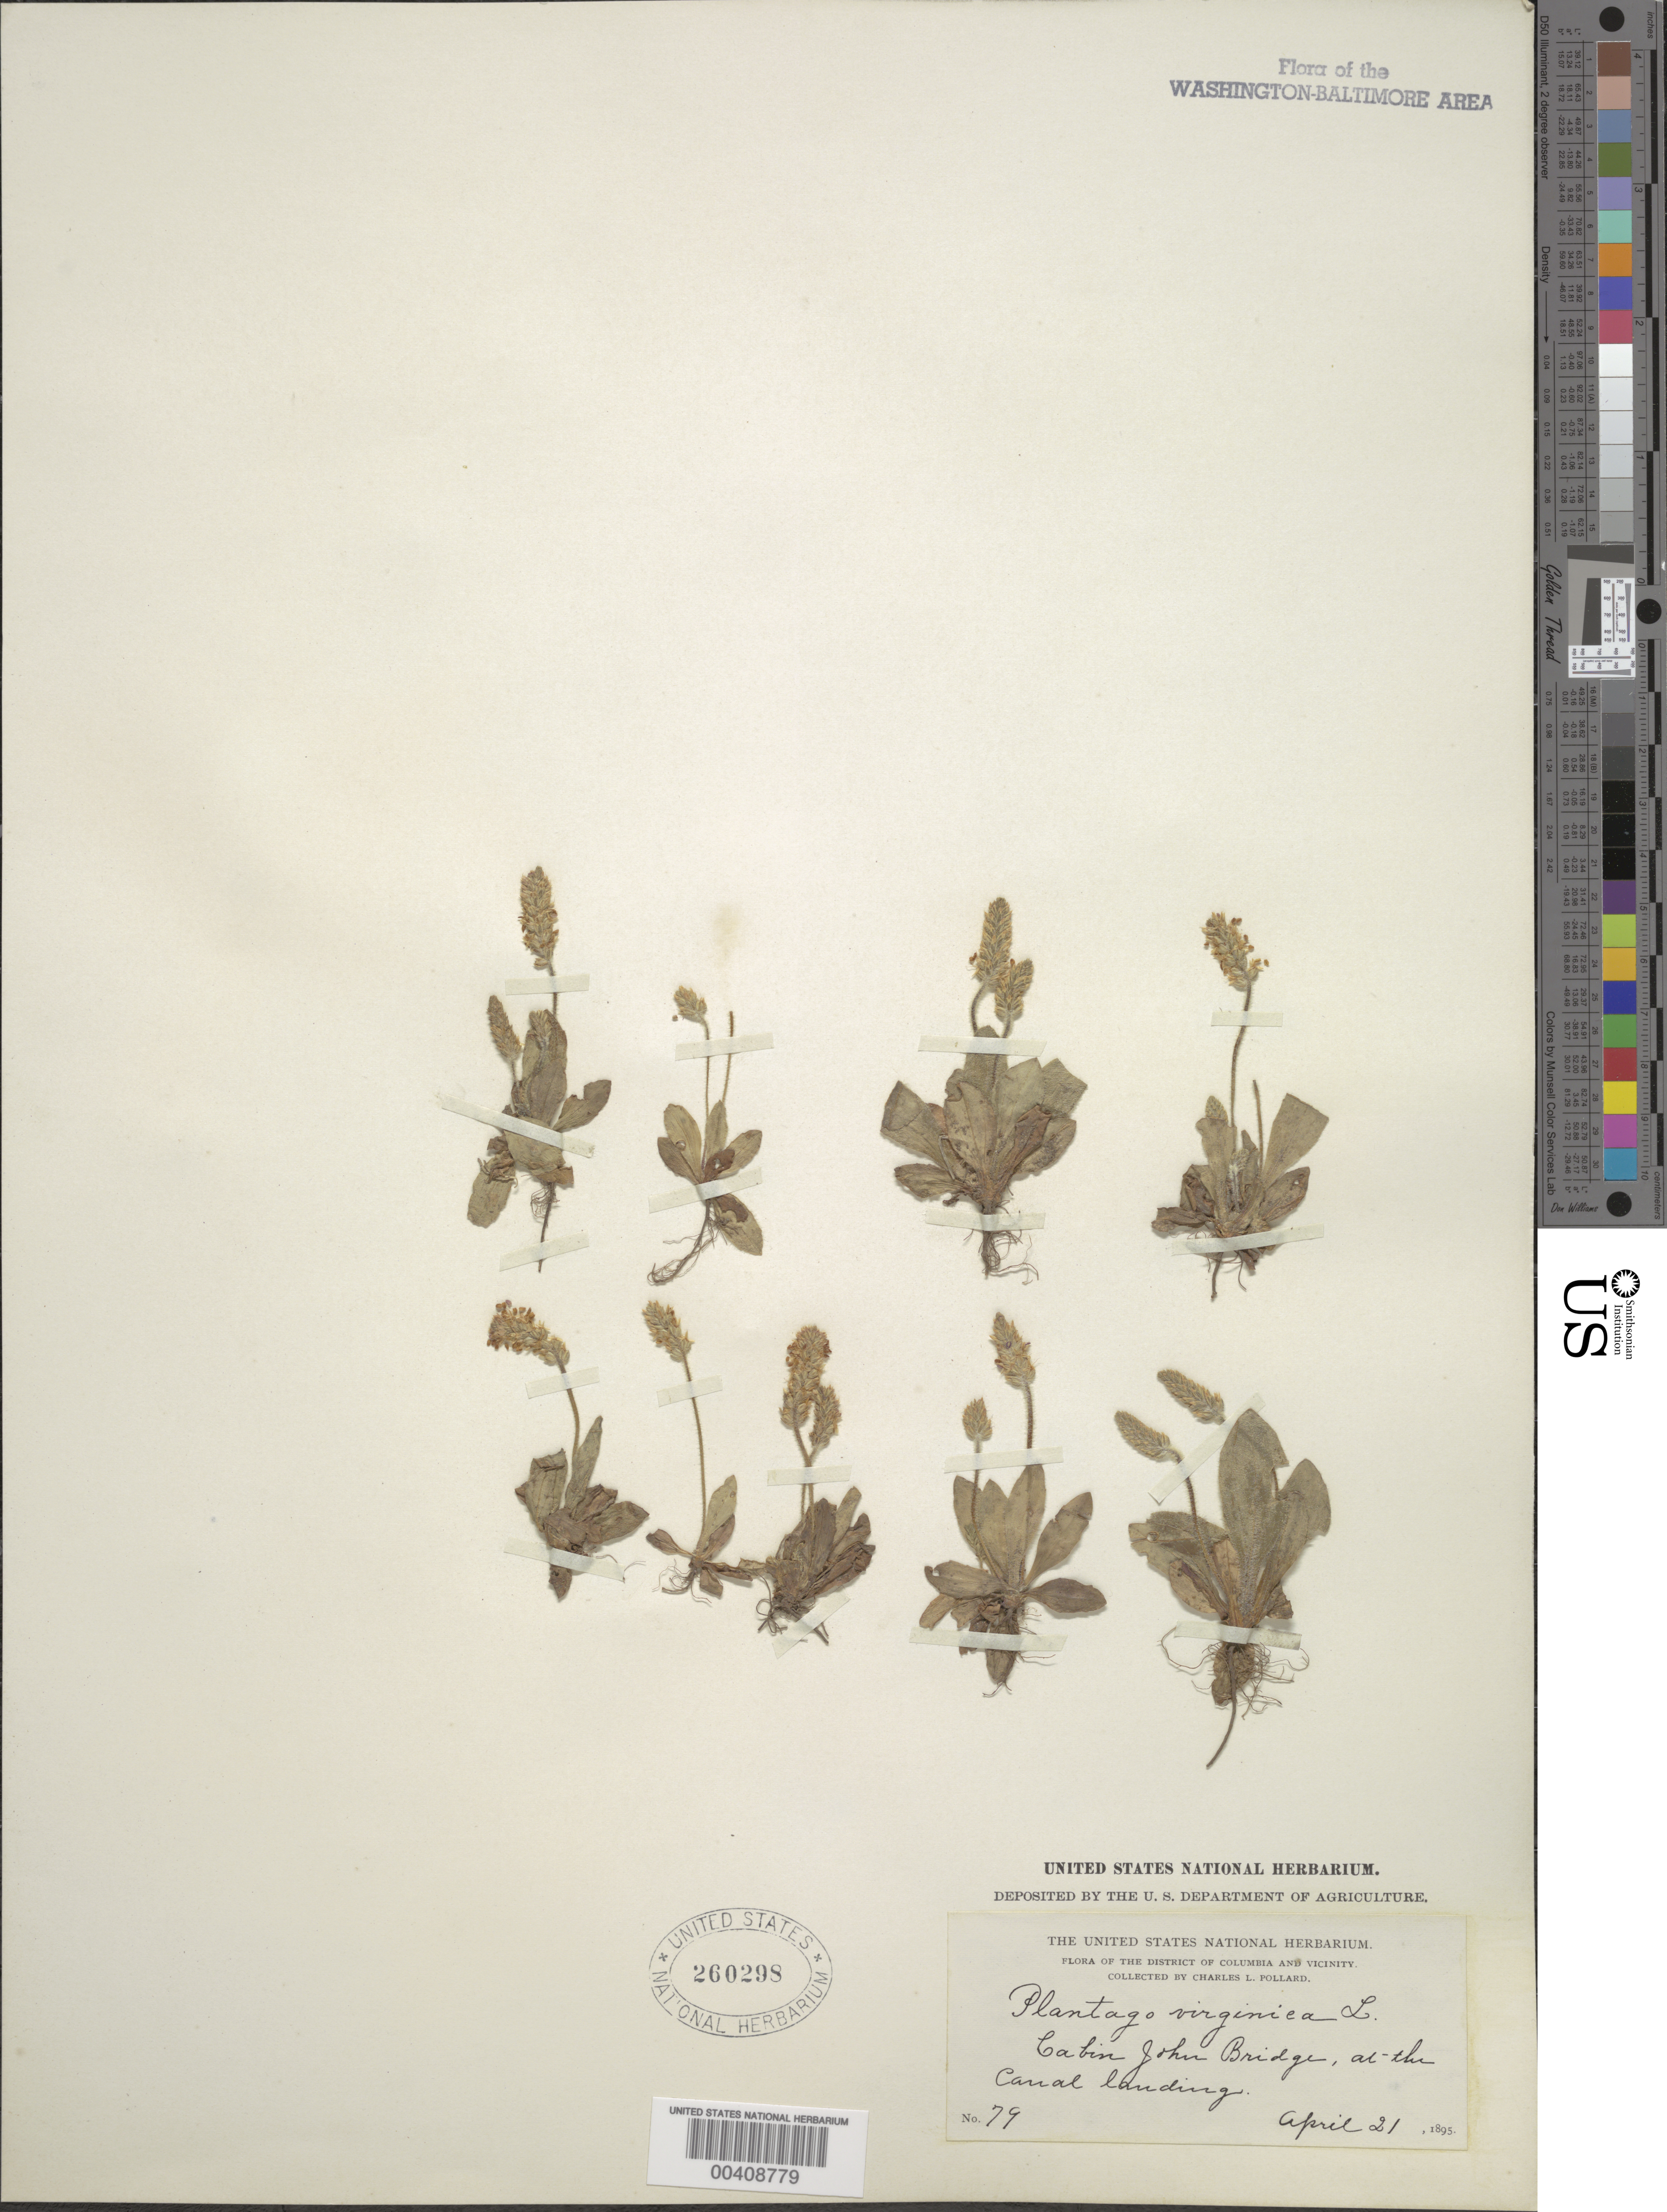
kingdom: Plantae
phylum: Tracheophyta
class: Magnoliopsida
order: Lamiales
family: Plantaginaceae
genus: Plantago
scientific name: Plantago virginica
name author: L.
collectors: C. L. Pollard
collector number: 79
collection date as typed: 21 Apr 1895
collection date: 1895-04-21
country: United States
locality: Cabin John Bridge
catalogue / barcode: US 260298